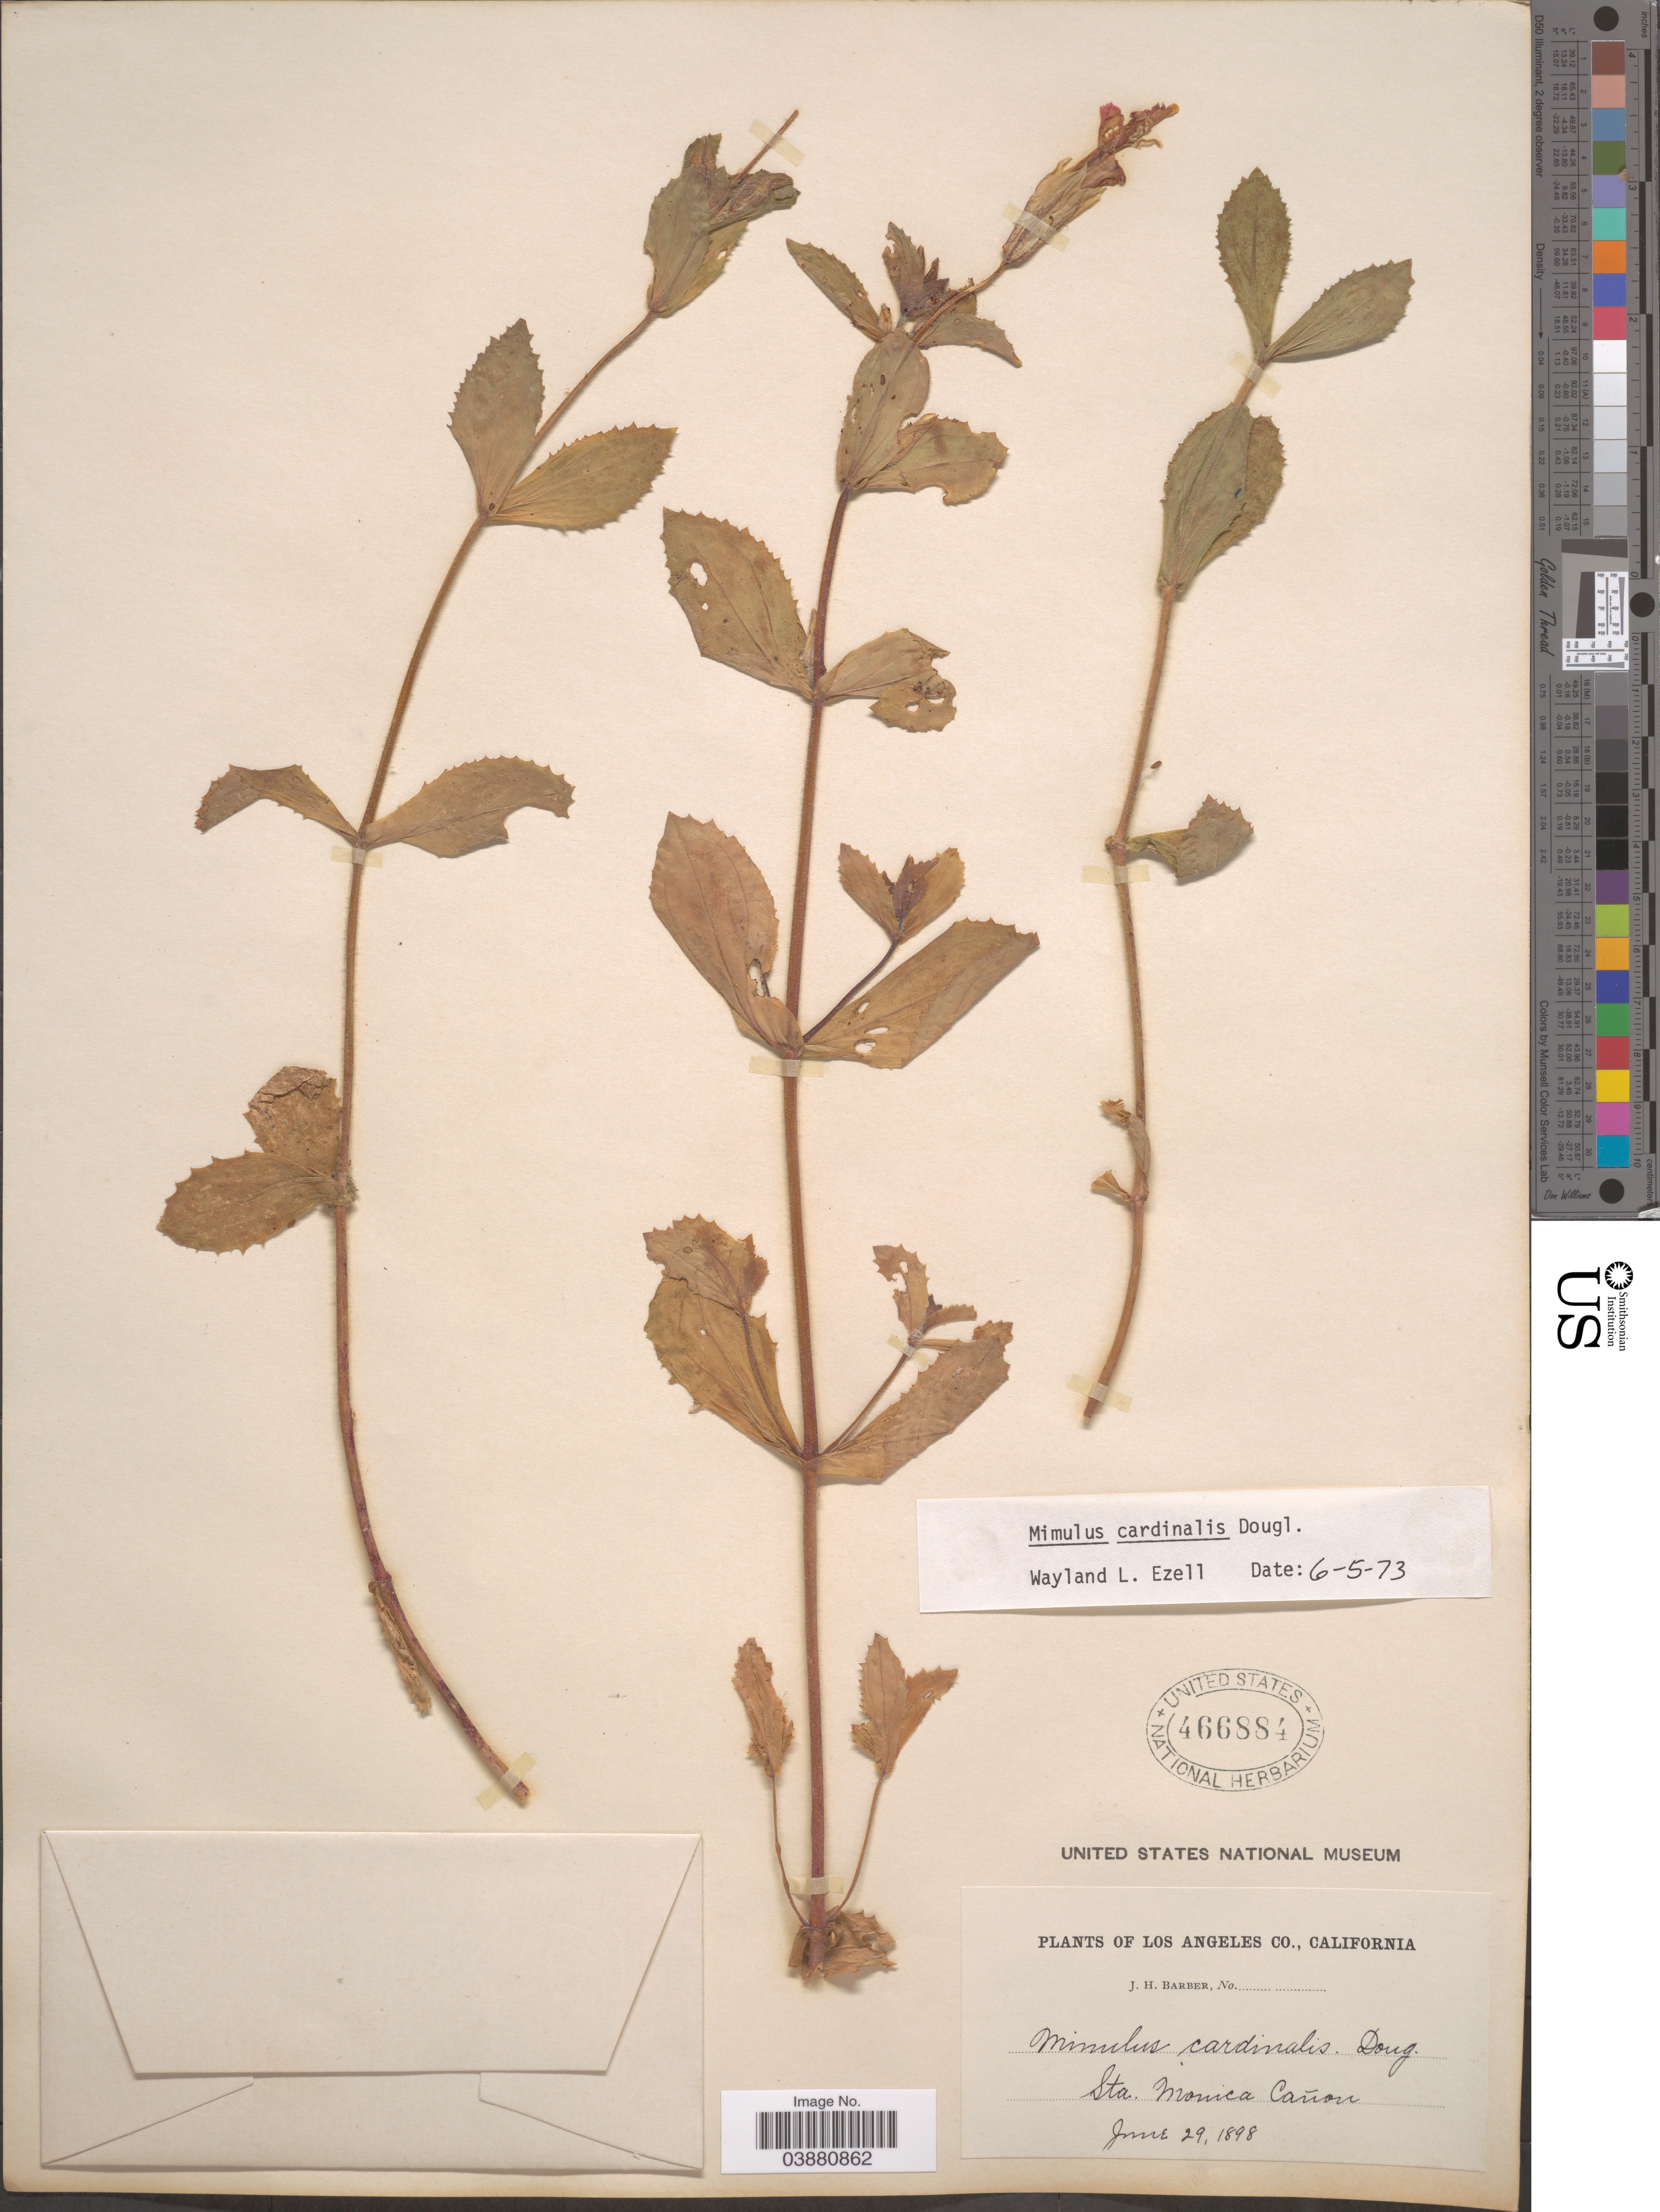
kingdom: Plantae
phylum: Tracheophyta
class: Magnoliopsida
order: Lamiales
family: Phrymaceae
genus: Mimulus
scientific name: Mimulus cardinalis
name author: Douglas ex Benth.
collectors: J. Barber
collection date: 1898-06-29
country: United States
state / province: California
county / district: Los Angeles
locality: Los Angeles Co. Sta. Monica Cañon.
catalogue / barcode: US 466884